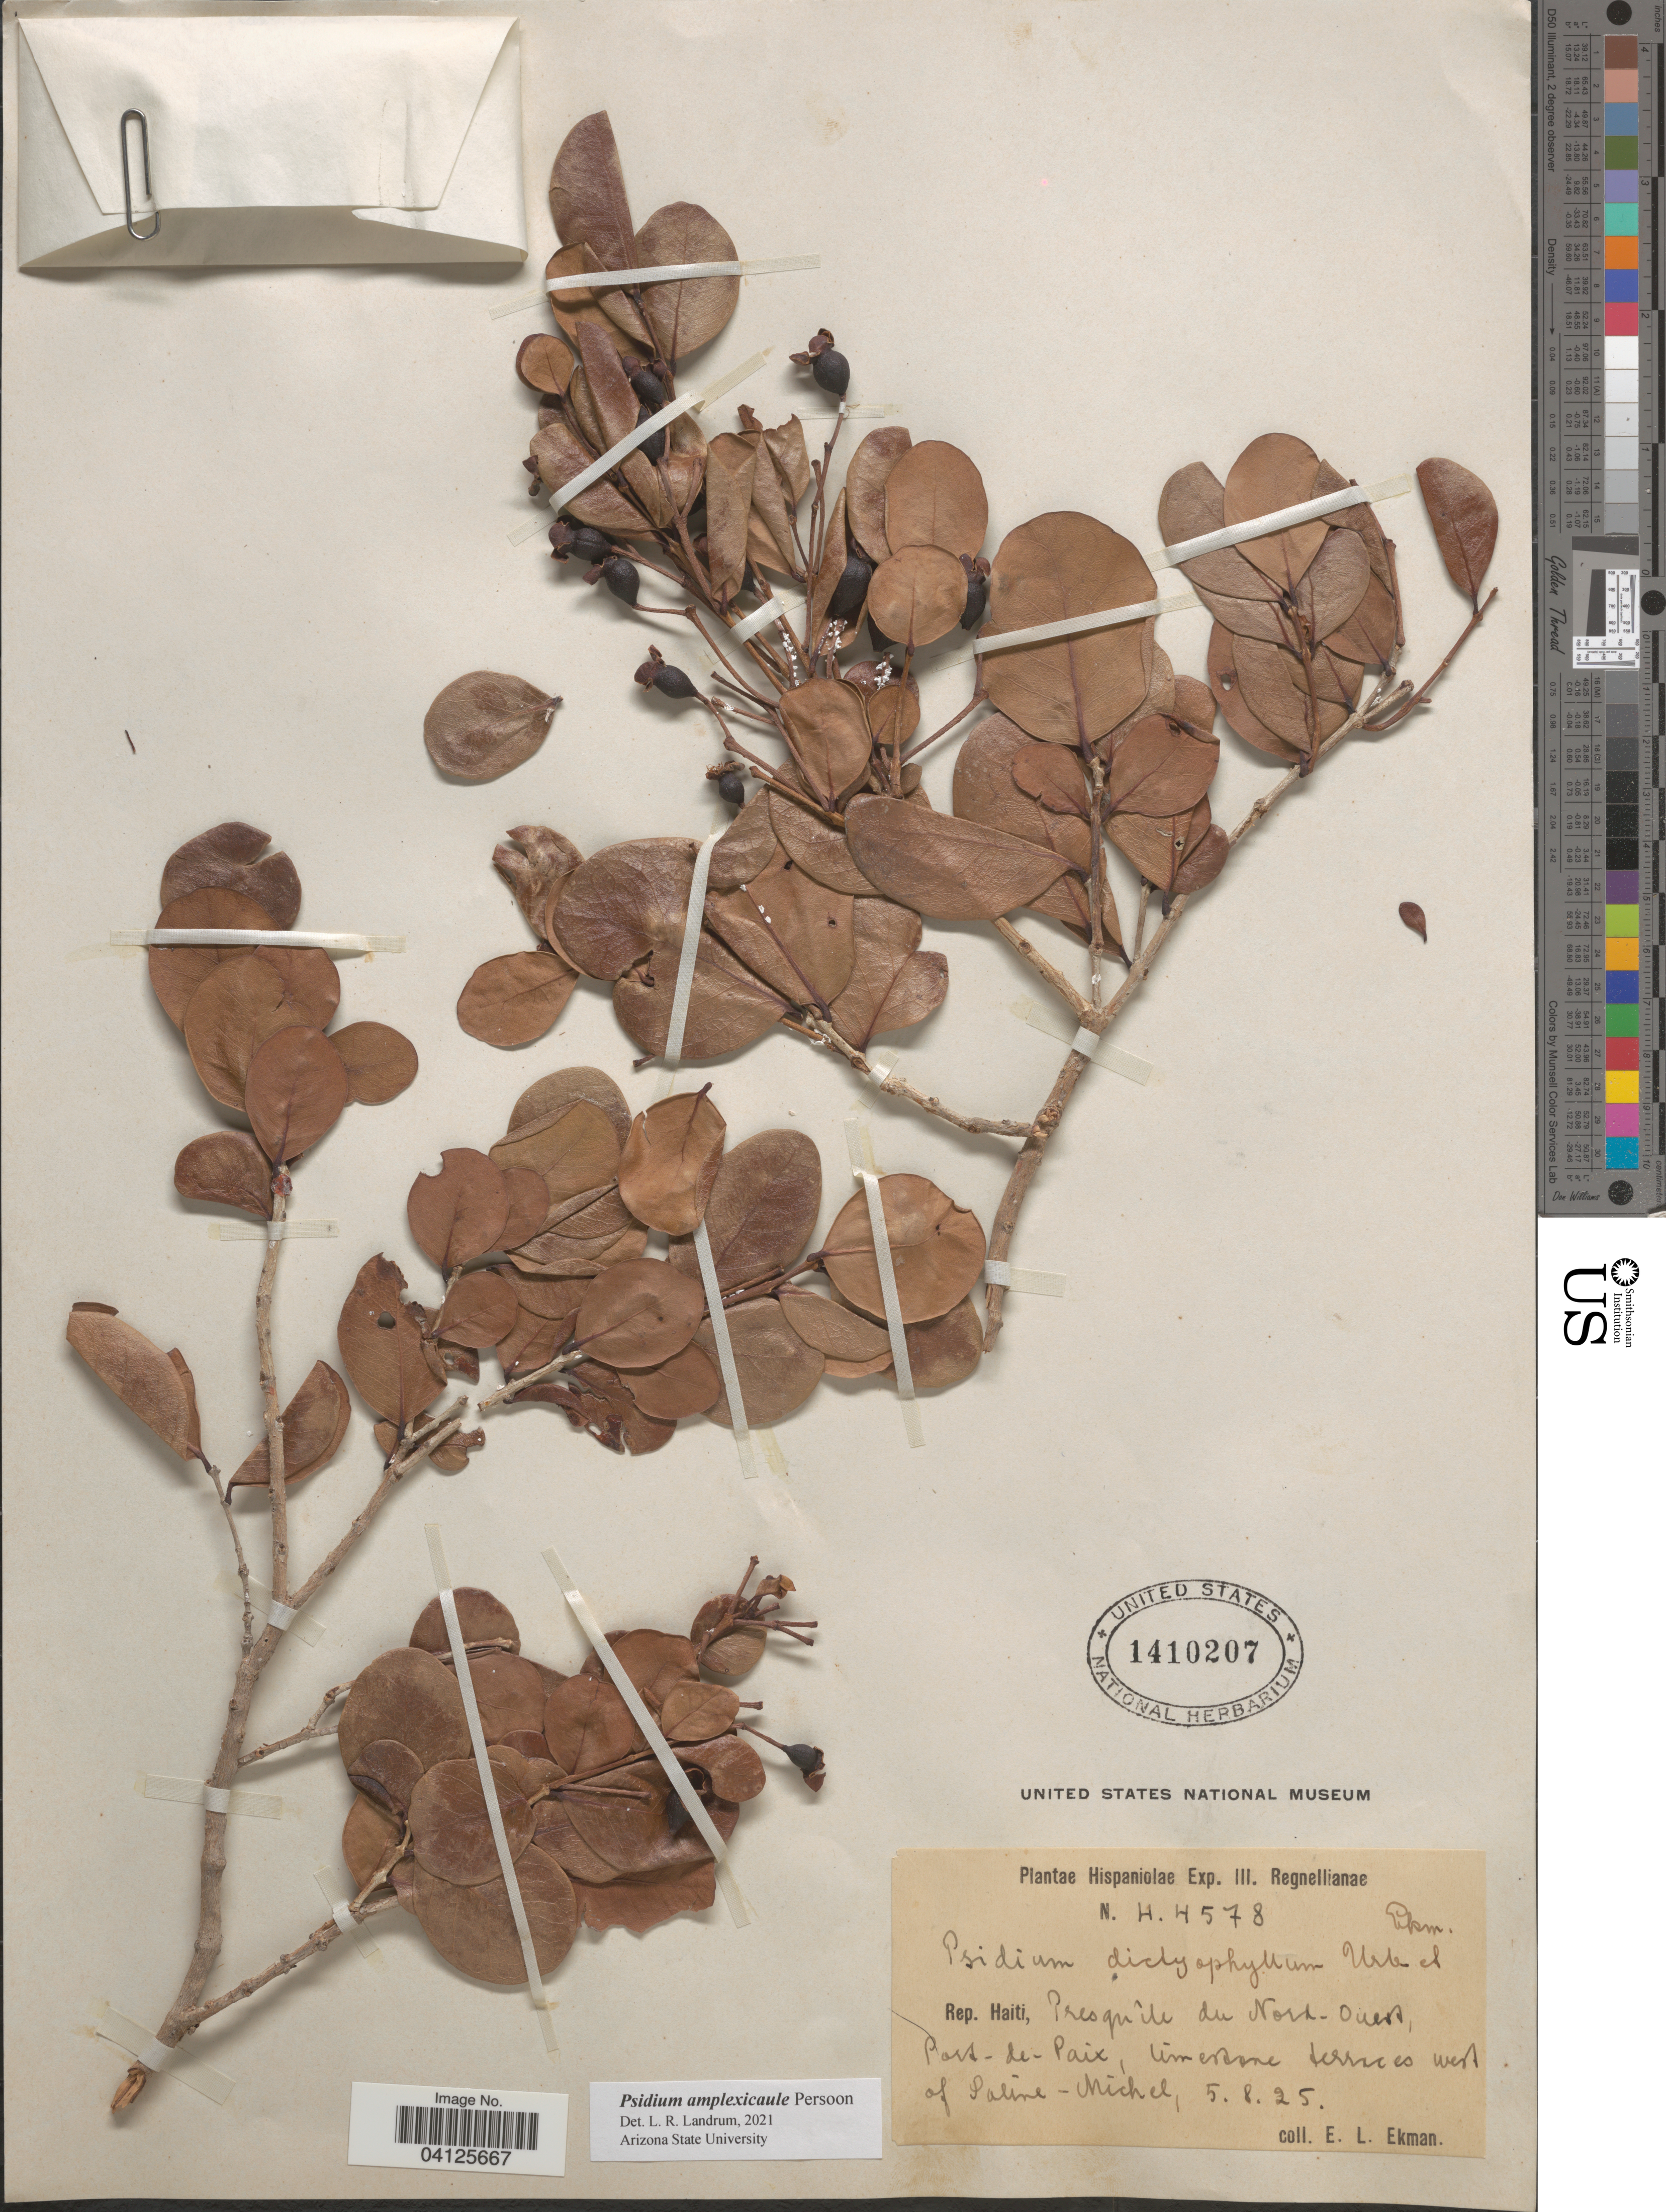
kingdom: Plantae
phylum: Tracheophyta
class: Magnoliopsida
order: Myrtales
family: Myrtaceae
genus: Psidium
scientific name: Psidium amplexicaule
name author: Pers.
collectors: E. L. Ekman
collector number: H4578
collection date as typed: Transcribed d/m/y: 5/8/25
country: Haiti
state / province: Nord-Ouest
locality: Hispaniolae Exp. III. Rep. Haiti, Pres qu île du Nord-Ouest, Port-de-Paix, limestone terraces west of Paline-Michel.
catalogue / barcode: US 1410207